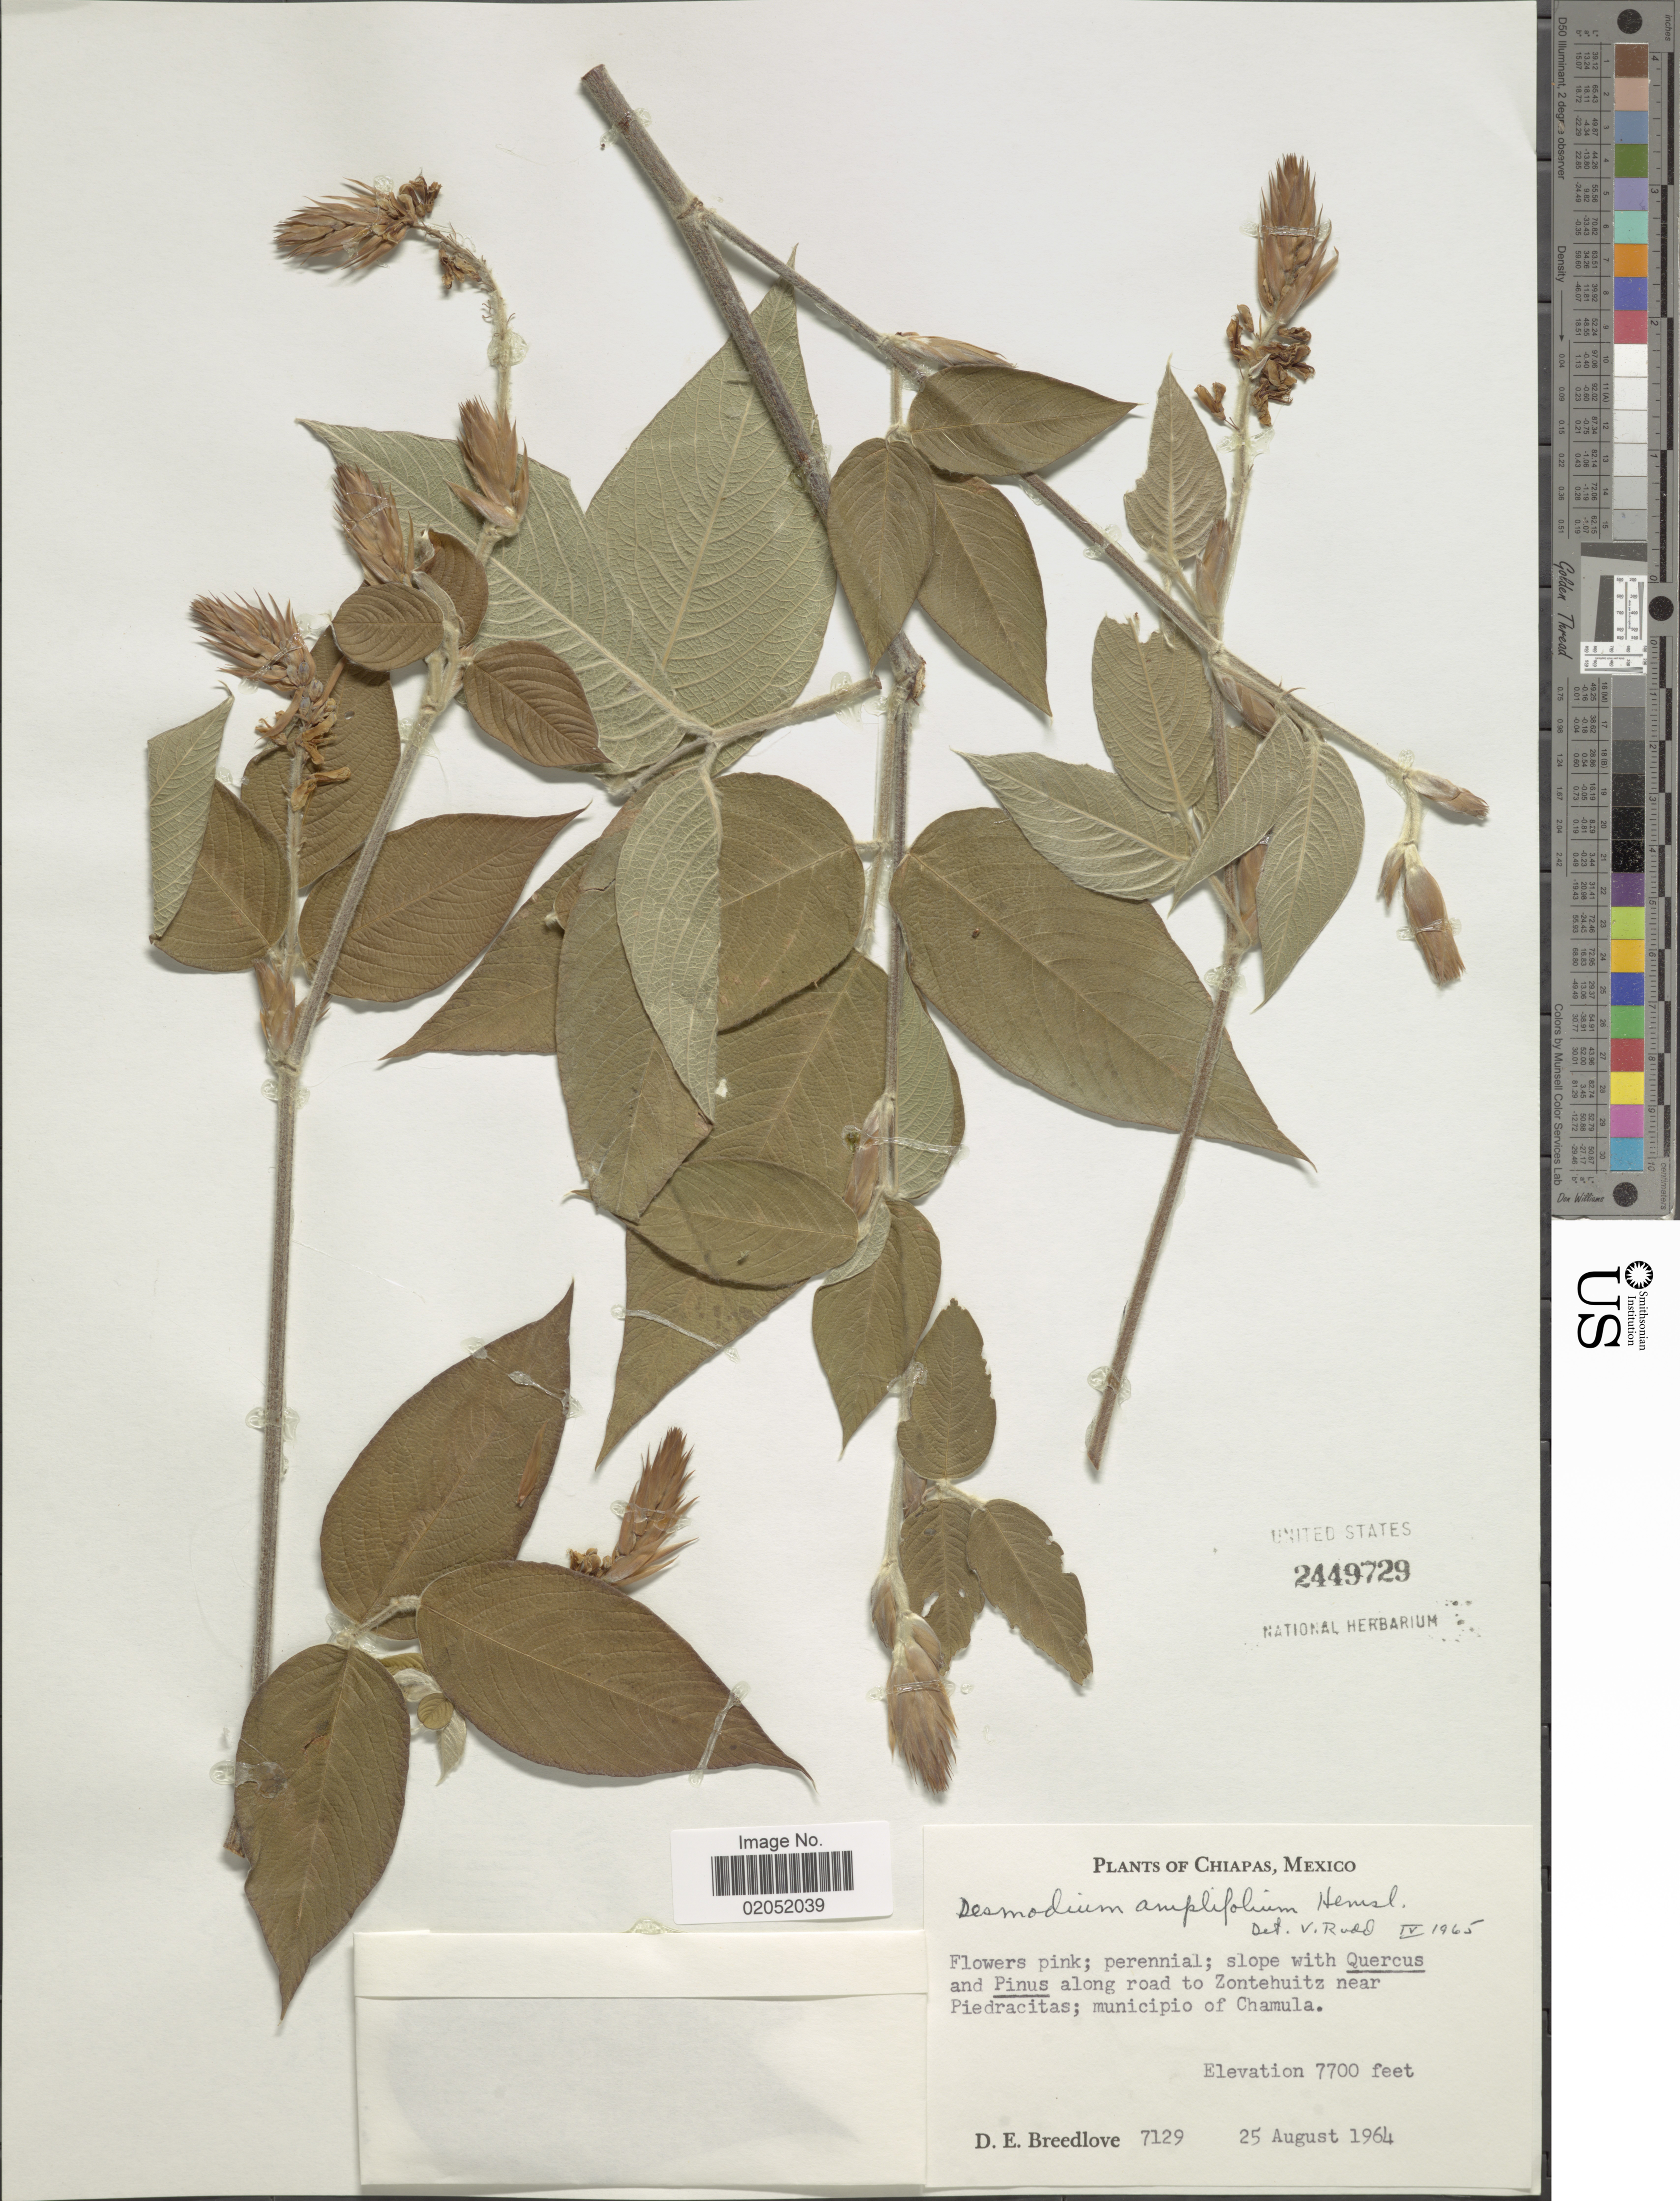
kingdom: Plantae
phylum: Tracheophyta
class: Magnoliopsida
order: Fabales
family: Fabaceae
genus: Desmodium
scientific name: Desmodium amplifolium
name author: Hemsl.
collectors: D. E. Breedlove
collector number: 7129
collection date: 1964-08-25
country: Mexico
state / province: Chiapas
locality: Along road to Zontehuitz near Piedracitas; municipio of Chamula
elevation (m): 2347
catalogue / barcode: US 2449729